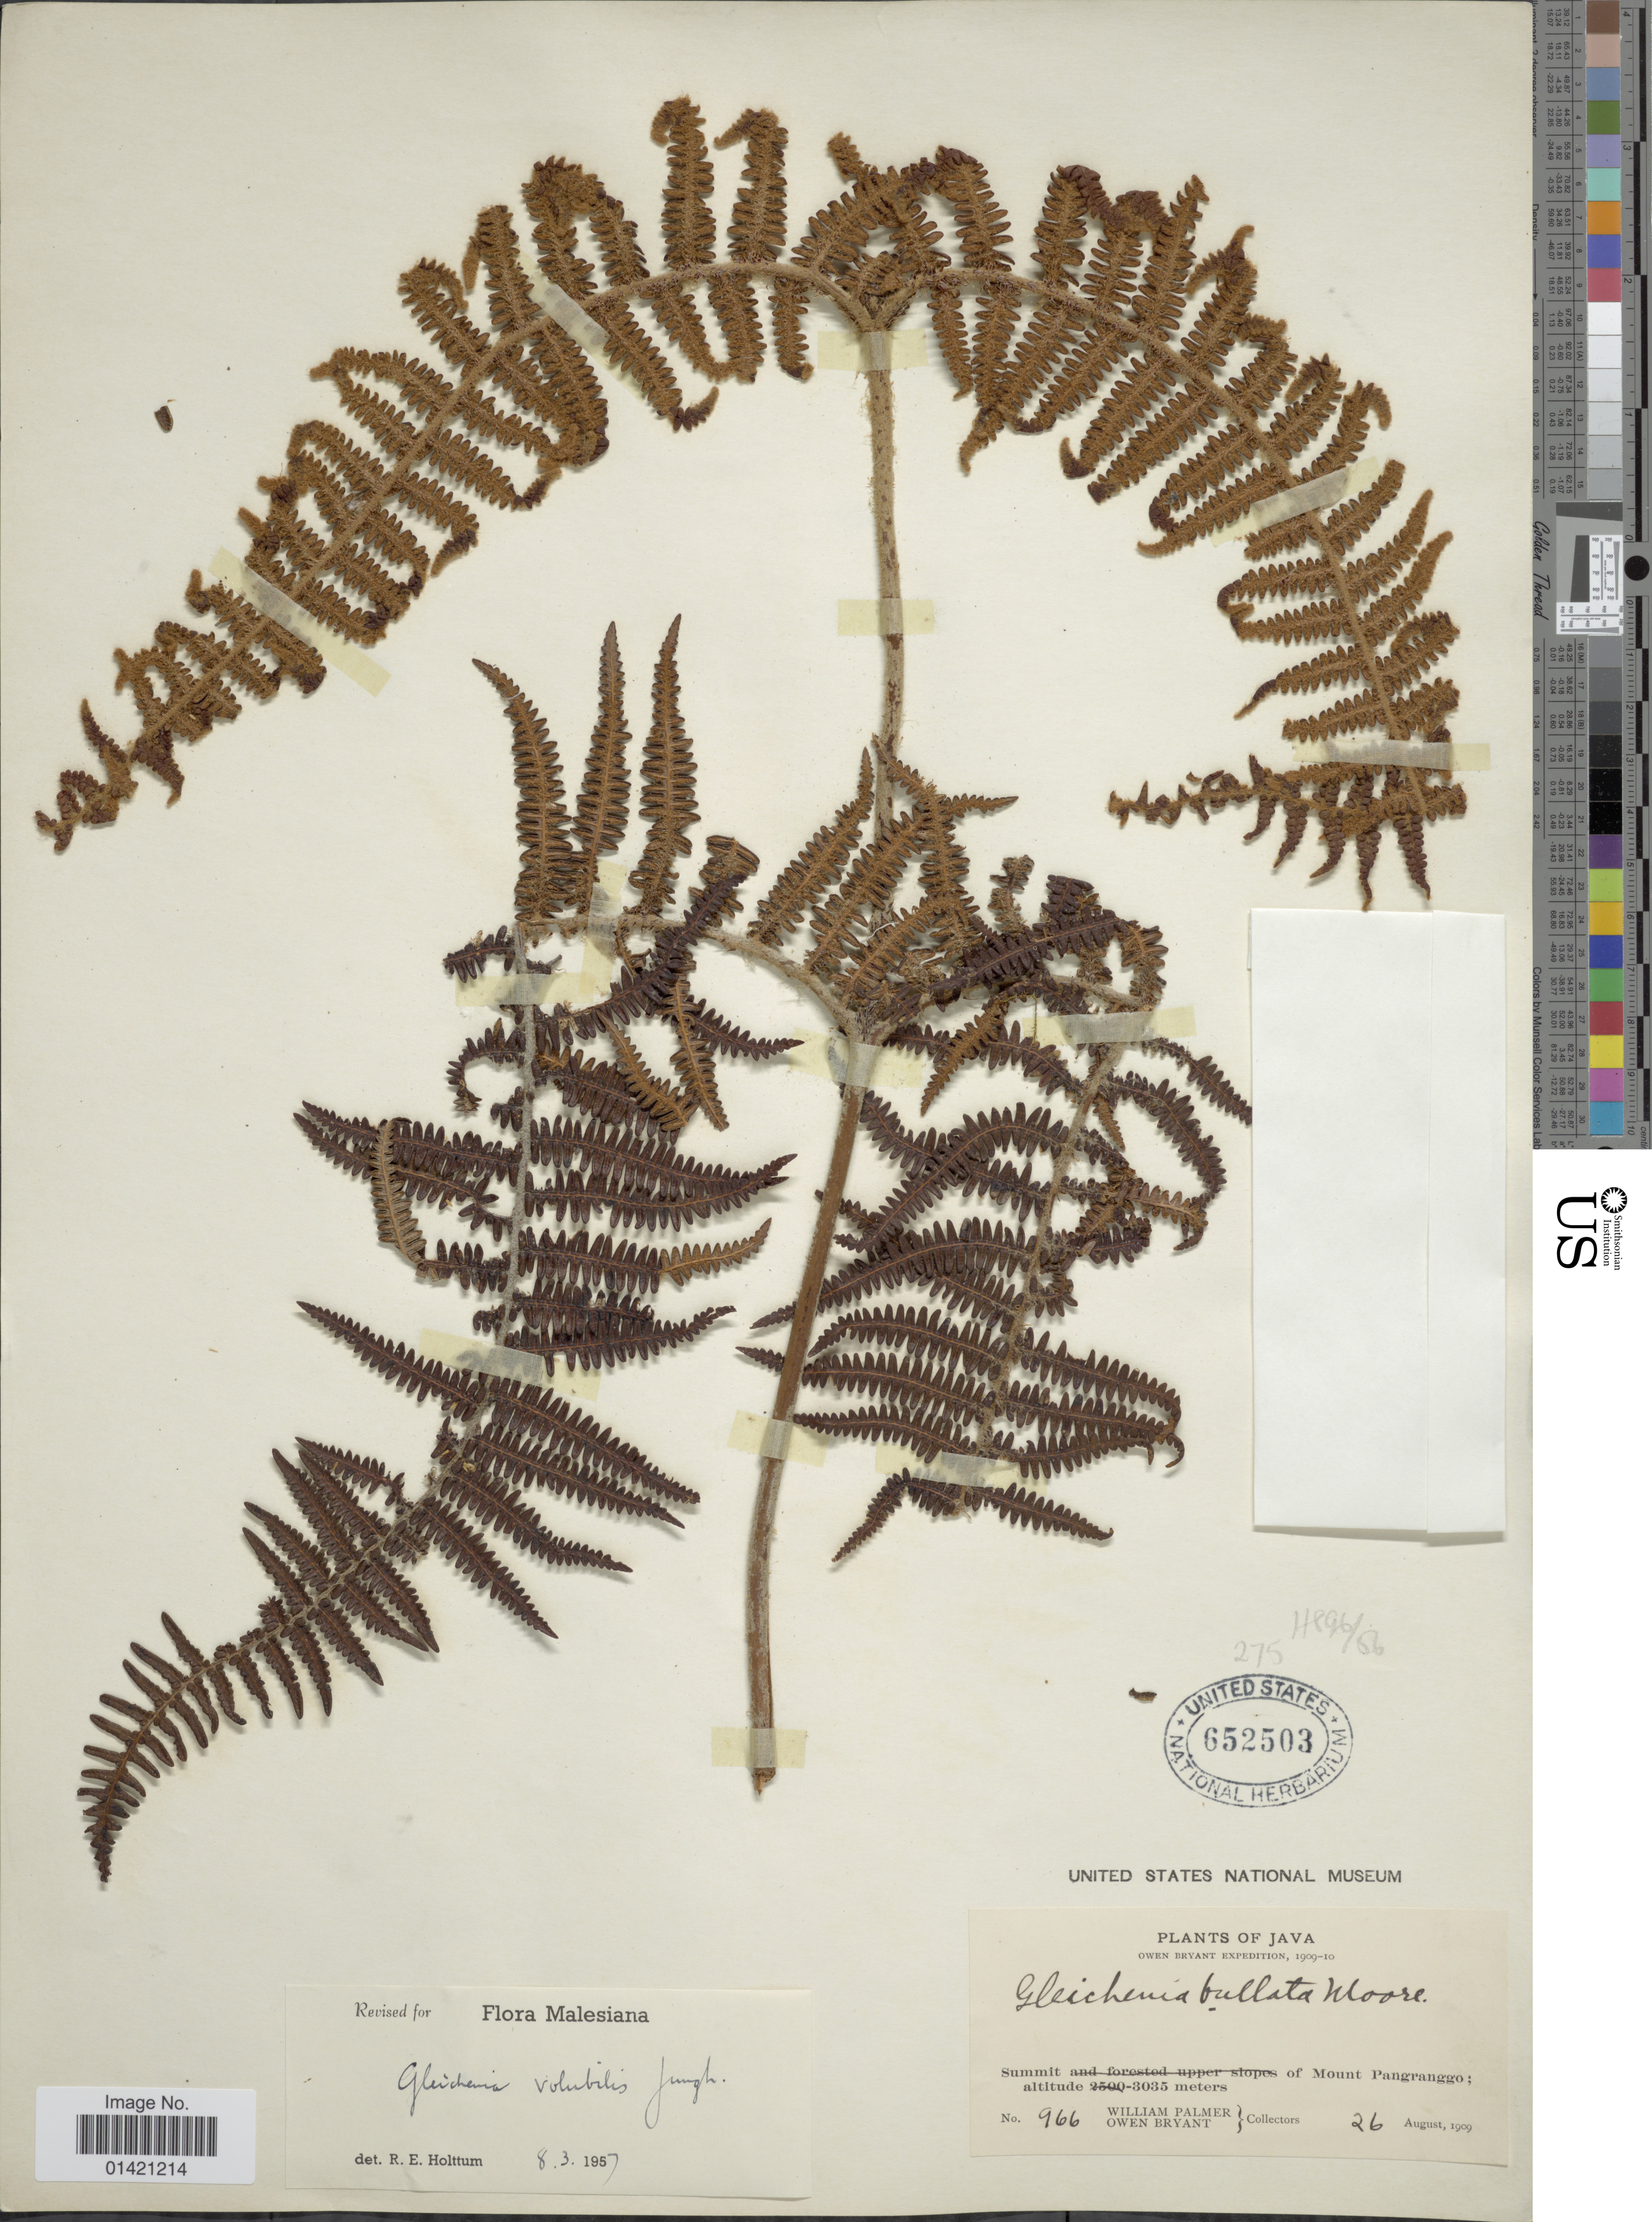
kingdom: Plantae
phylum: Tracheophyta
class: Polypodiopsida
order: Gleicheniales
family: Gleicheniaceae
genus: Diplopterygium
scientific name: Diplopterygium volubile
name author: (Jungh.) Nakai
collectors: W. Palmer & O. Bryant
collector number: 966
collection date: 1909-08-26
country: Indonesia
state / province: Java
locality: Mount Pangranggo.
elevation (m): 3035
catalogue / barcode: US 652503